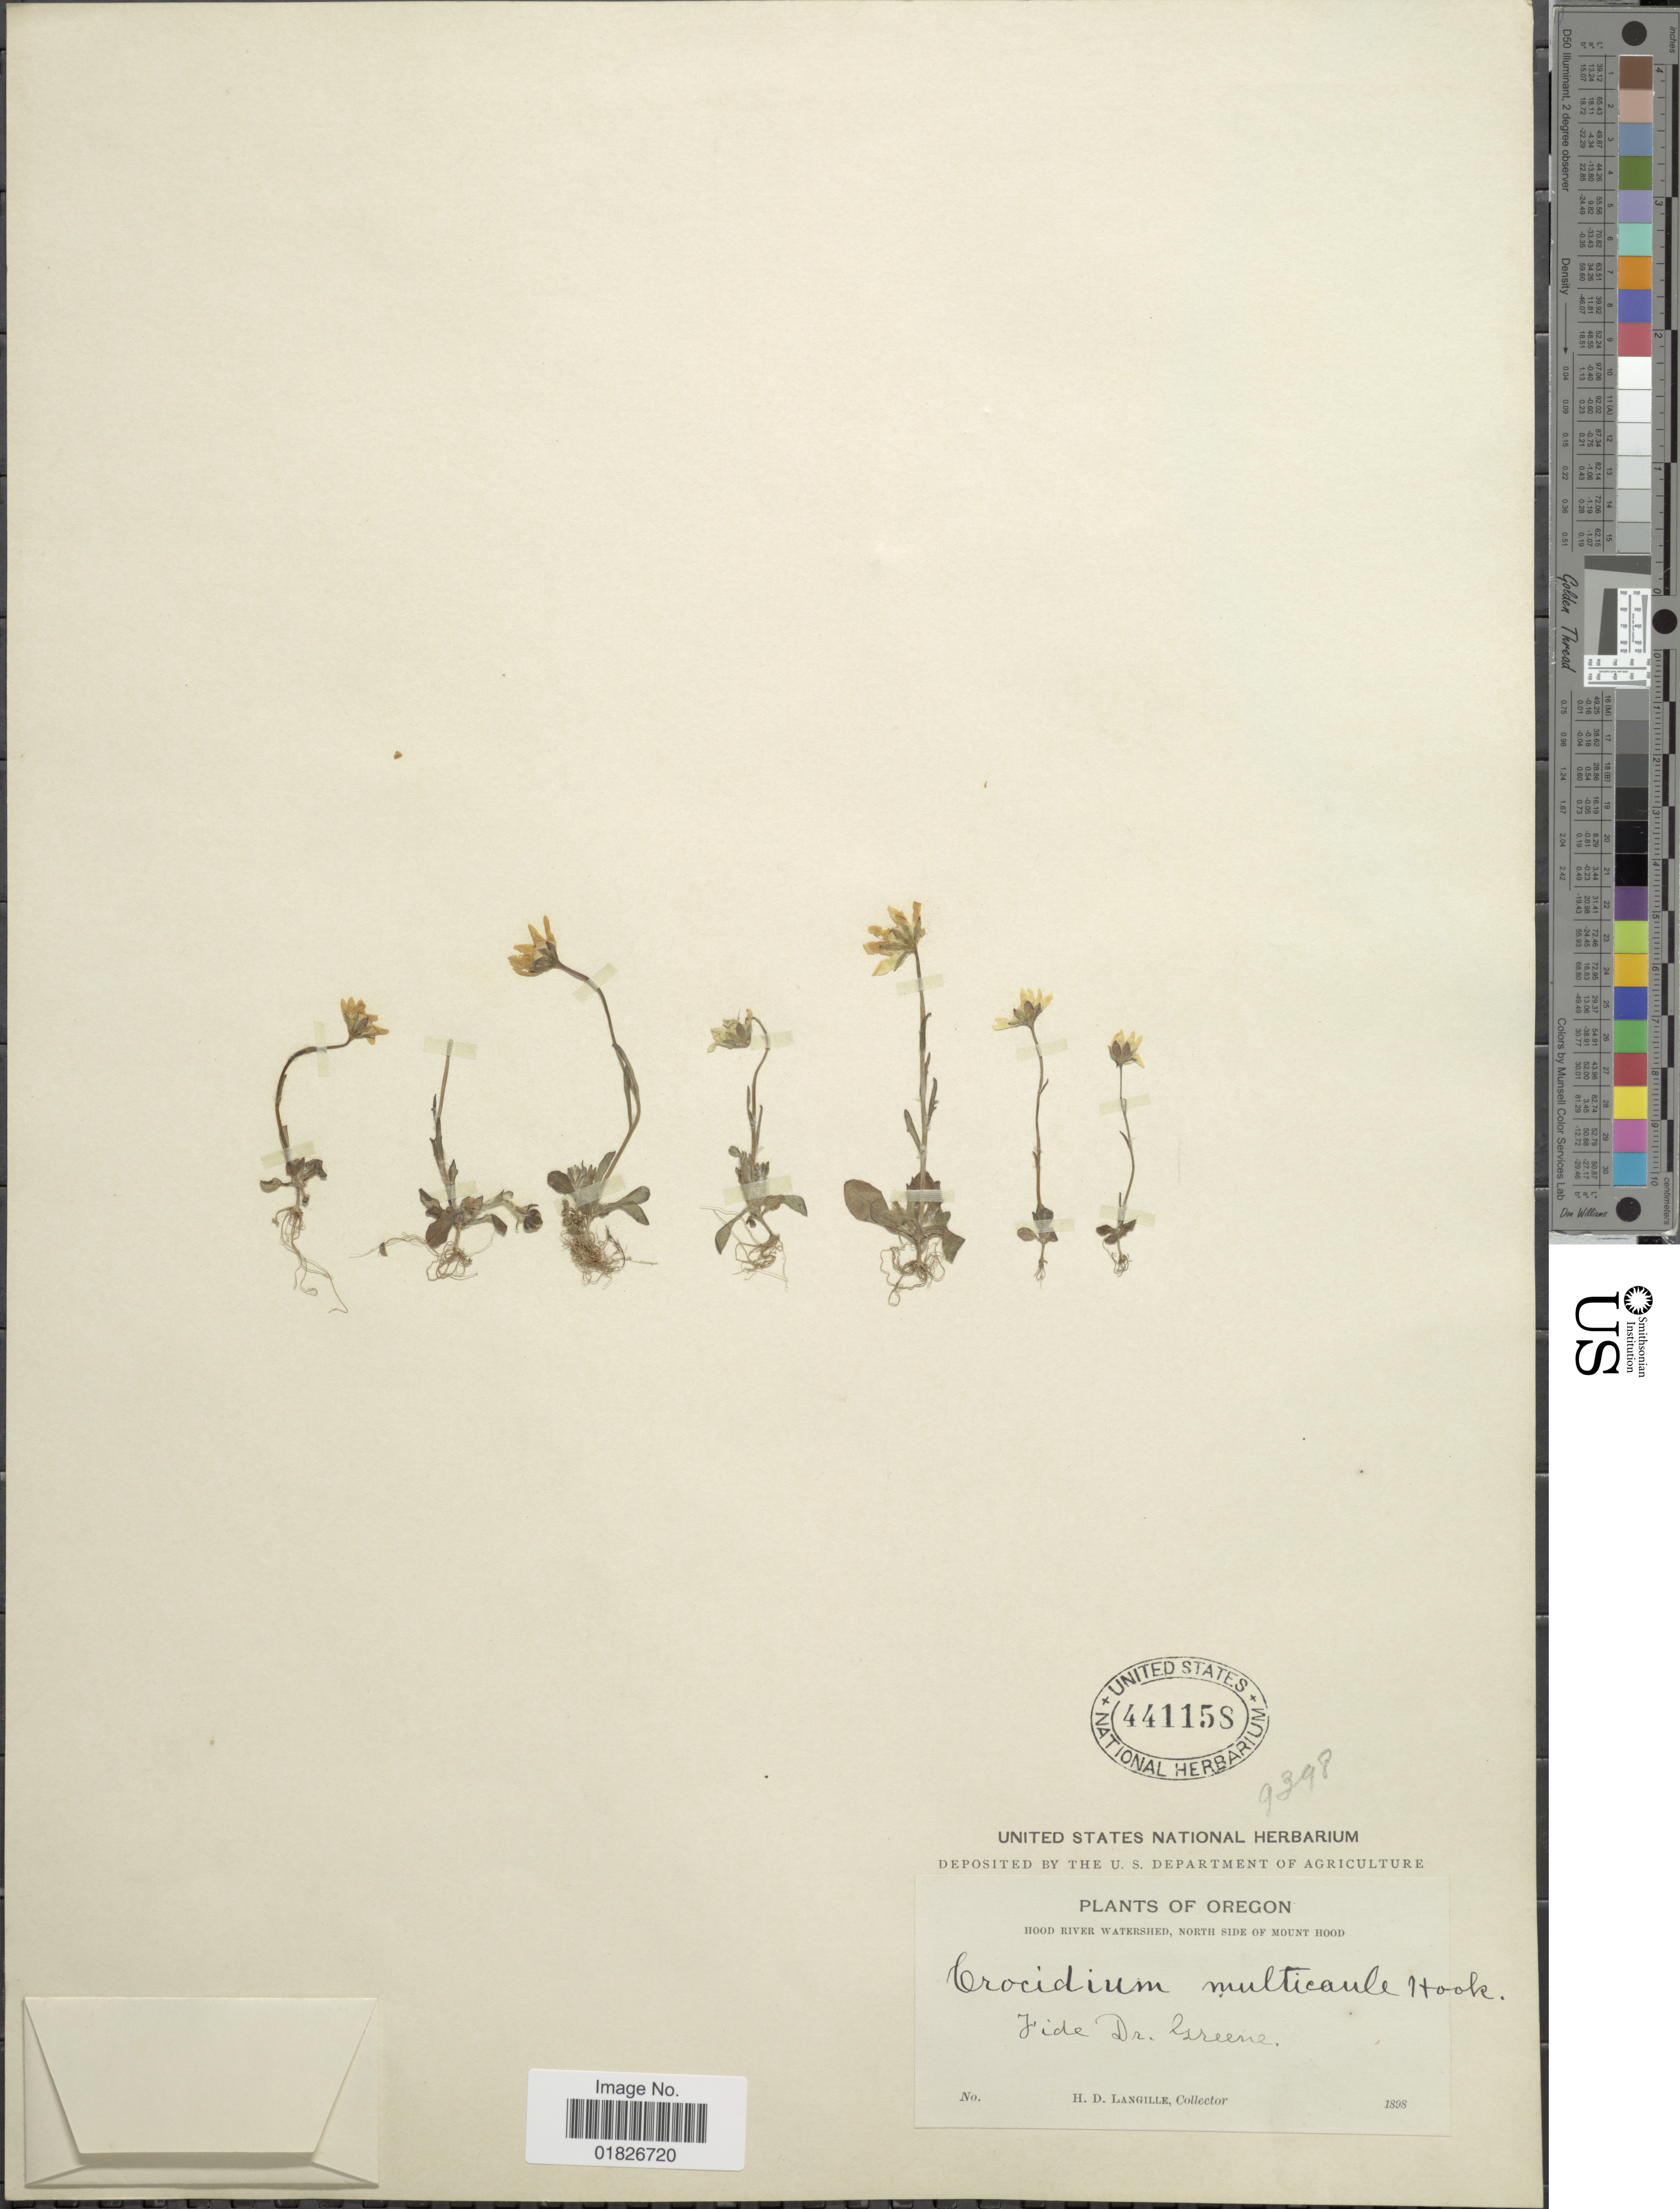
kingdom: Plantae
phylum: Tracheophyta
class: Magnoliopsida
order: Asterales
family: Asteraceae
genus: Crocidium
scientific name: Crocidium multicaule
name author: Hook.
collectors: H. Langille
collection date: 1898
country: United States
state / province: Oregon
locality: Hood River Watershed, North side of Mount Hood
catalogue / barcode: US 441158